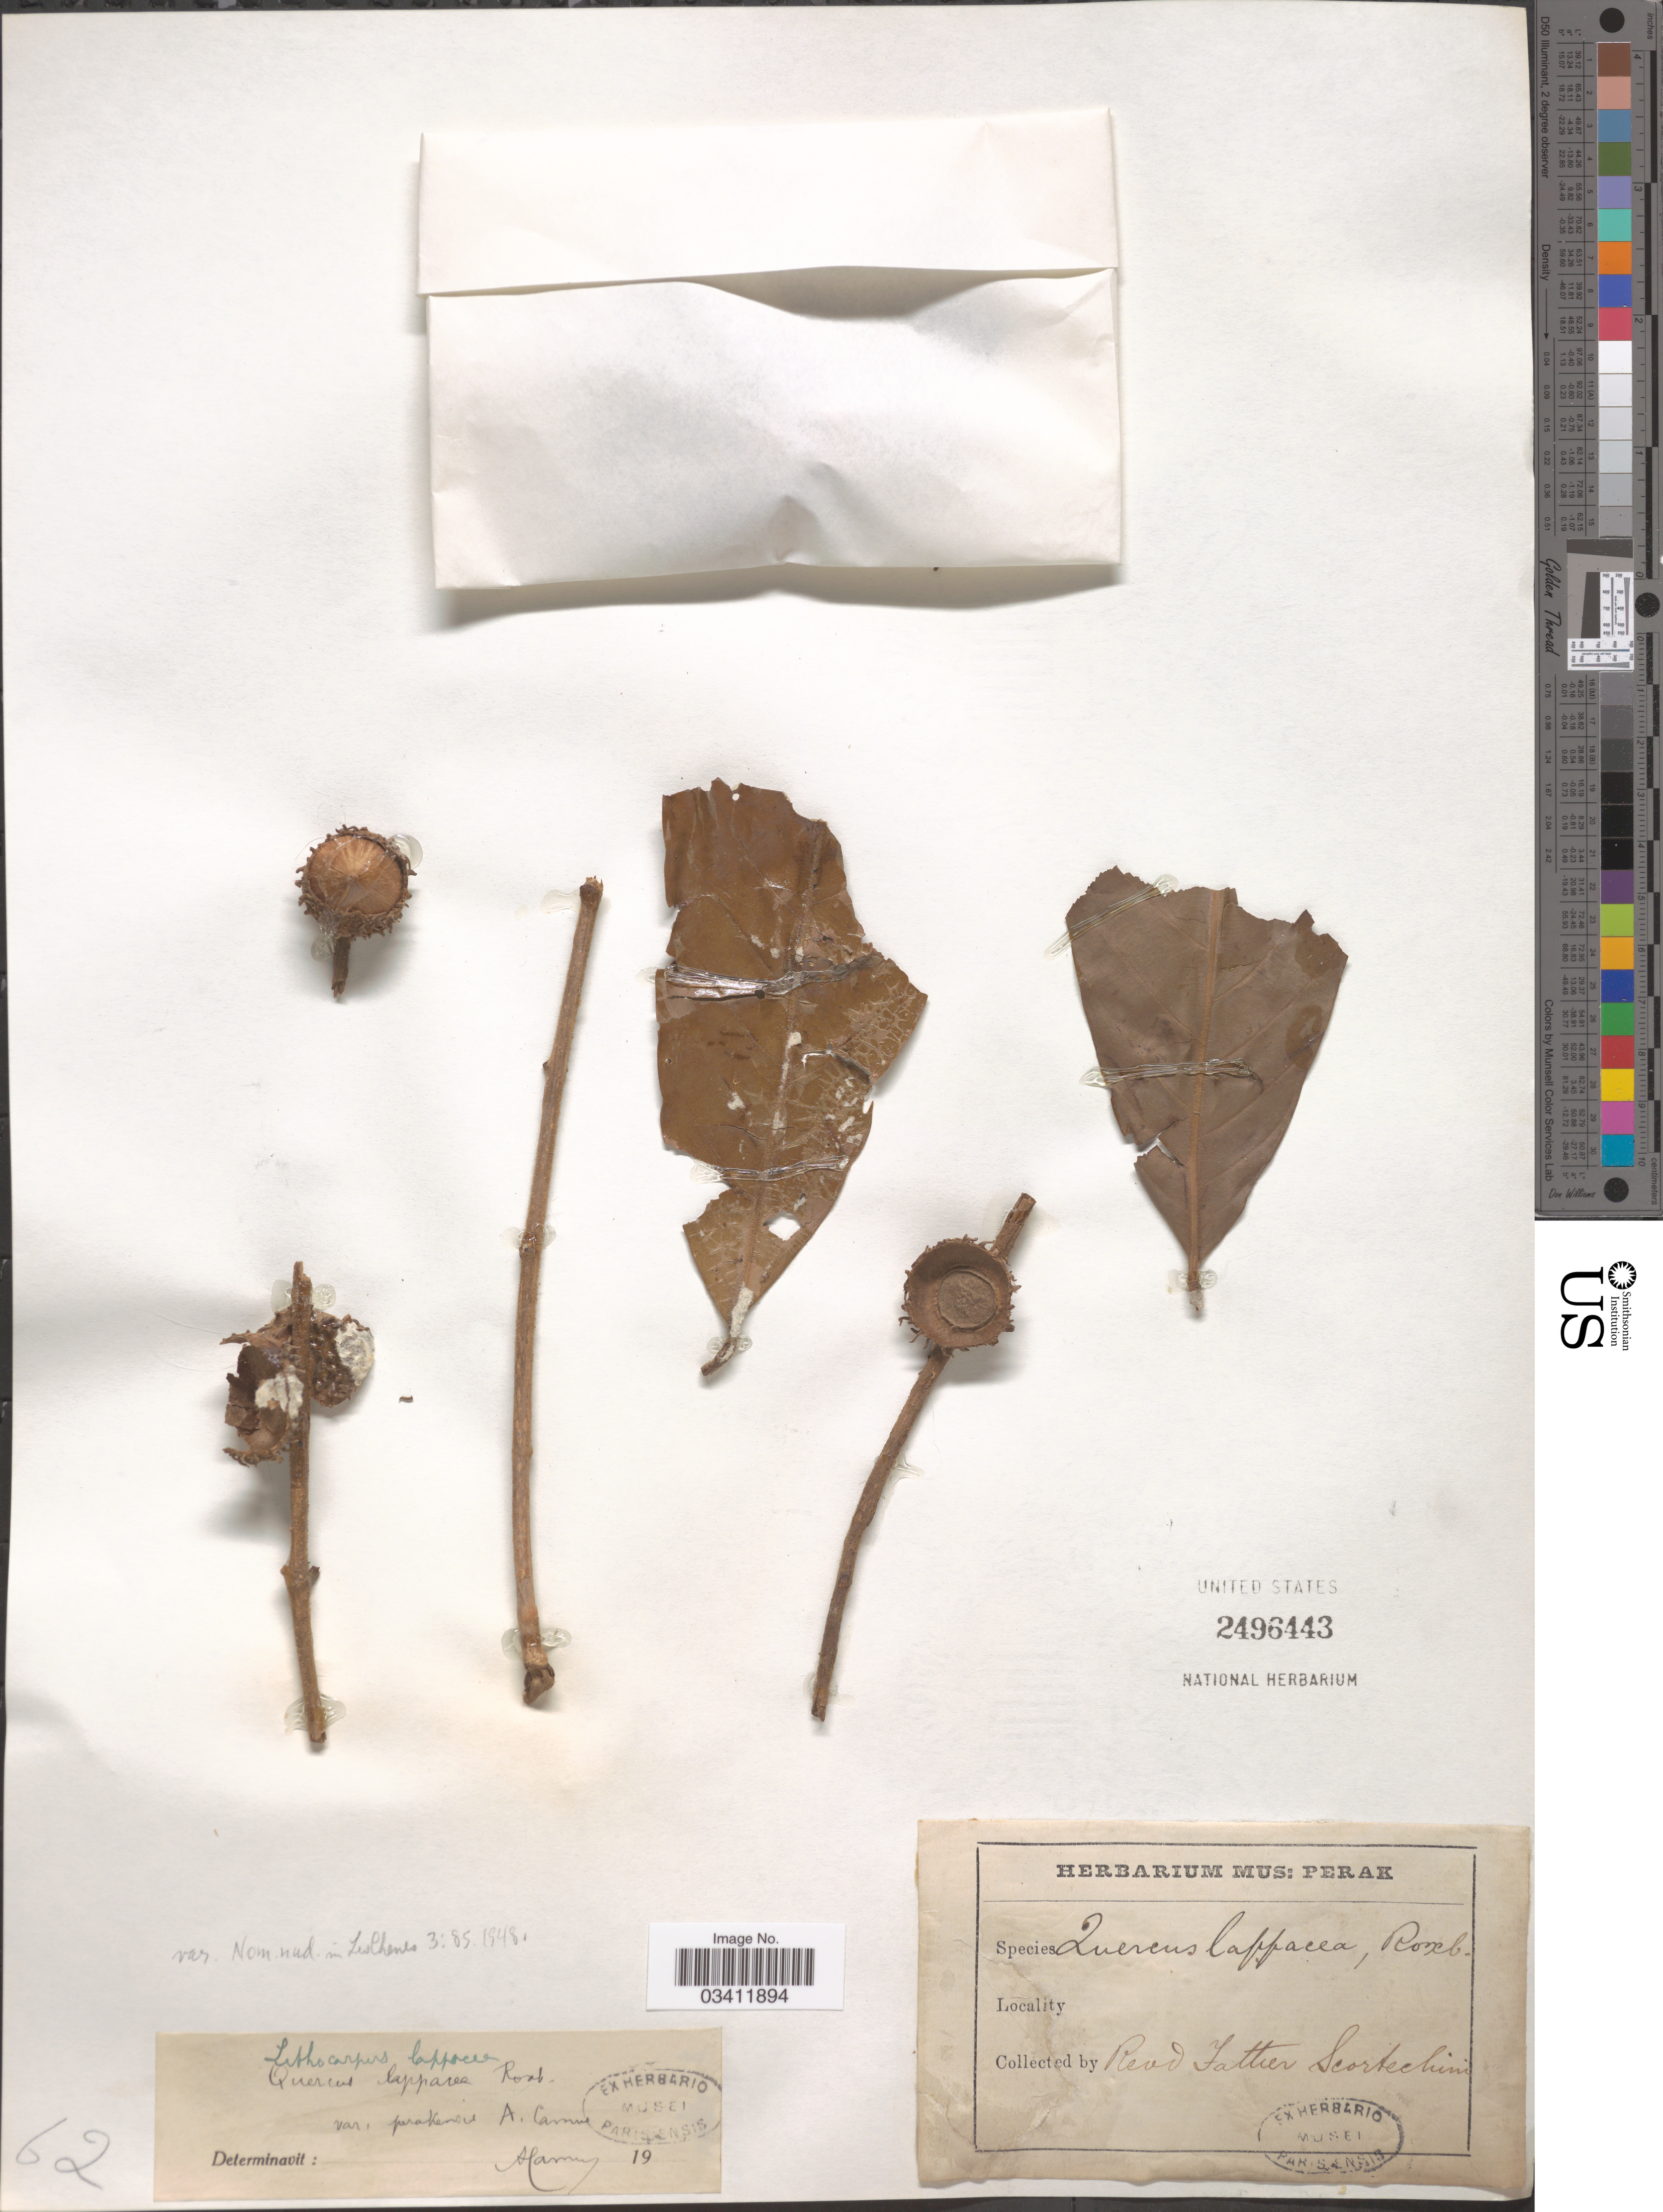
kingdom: Plantae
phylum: Tracheophyta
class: Magnoliopsida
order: Fagales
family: Fagaceae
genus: Quercus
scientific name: Quercus lappacea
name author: (Roxb.) Rehder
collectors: Fr. Scortechini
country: Malaysia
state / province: Perak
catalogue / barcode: US 2496443